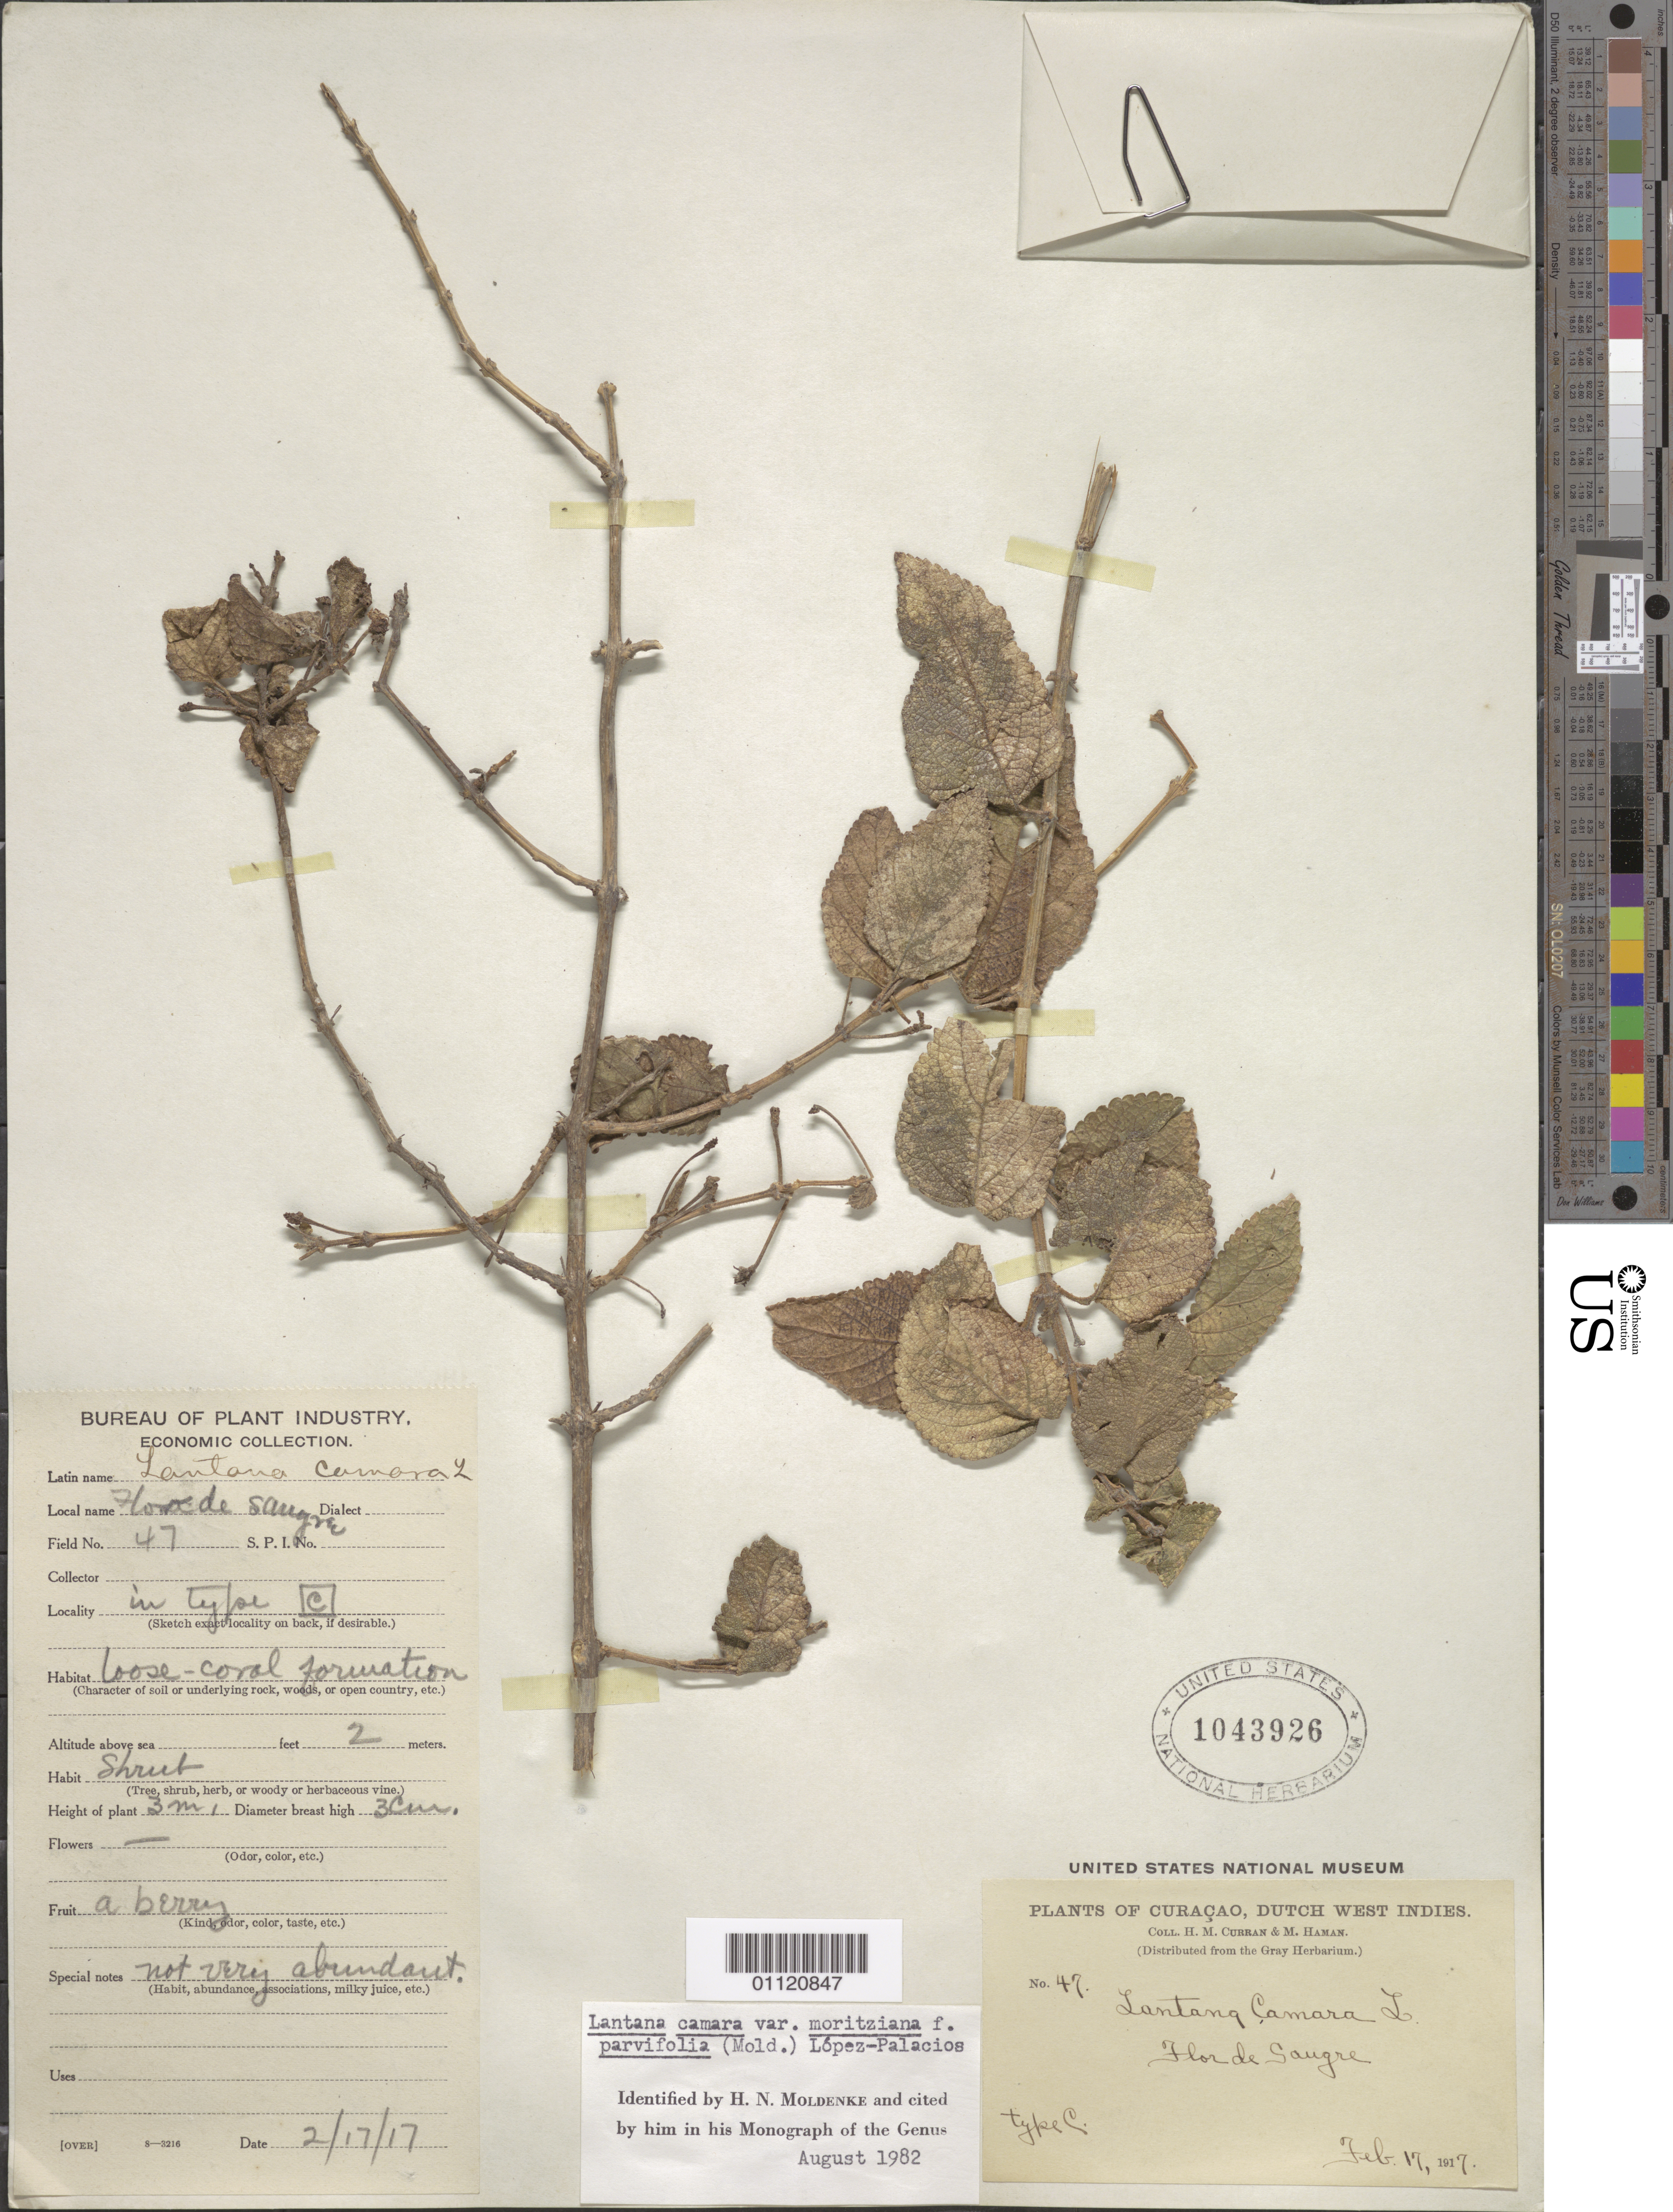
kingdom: Plantae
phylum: Tracheophyta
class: Magnoliopsida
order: Lamiales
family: Verbenaceae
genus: Lantana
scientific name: Lantana camara var. moritziana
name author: (Otto & A. Dietr.) López-Pal.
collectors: H. M. Curran & M. Haman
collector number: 47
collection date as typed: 17 Feb 1917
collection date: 1917-02-17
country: Curaçao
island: Curaçao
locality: In Type C: Loose-coral formation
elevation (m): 2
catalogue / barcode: US 1043926